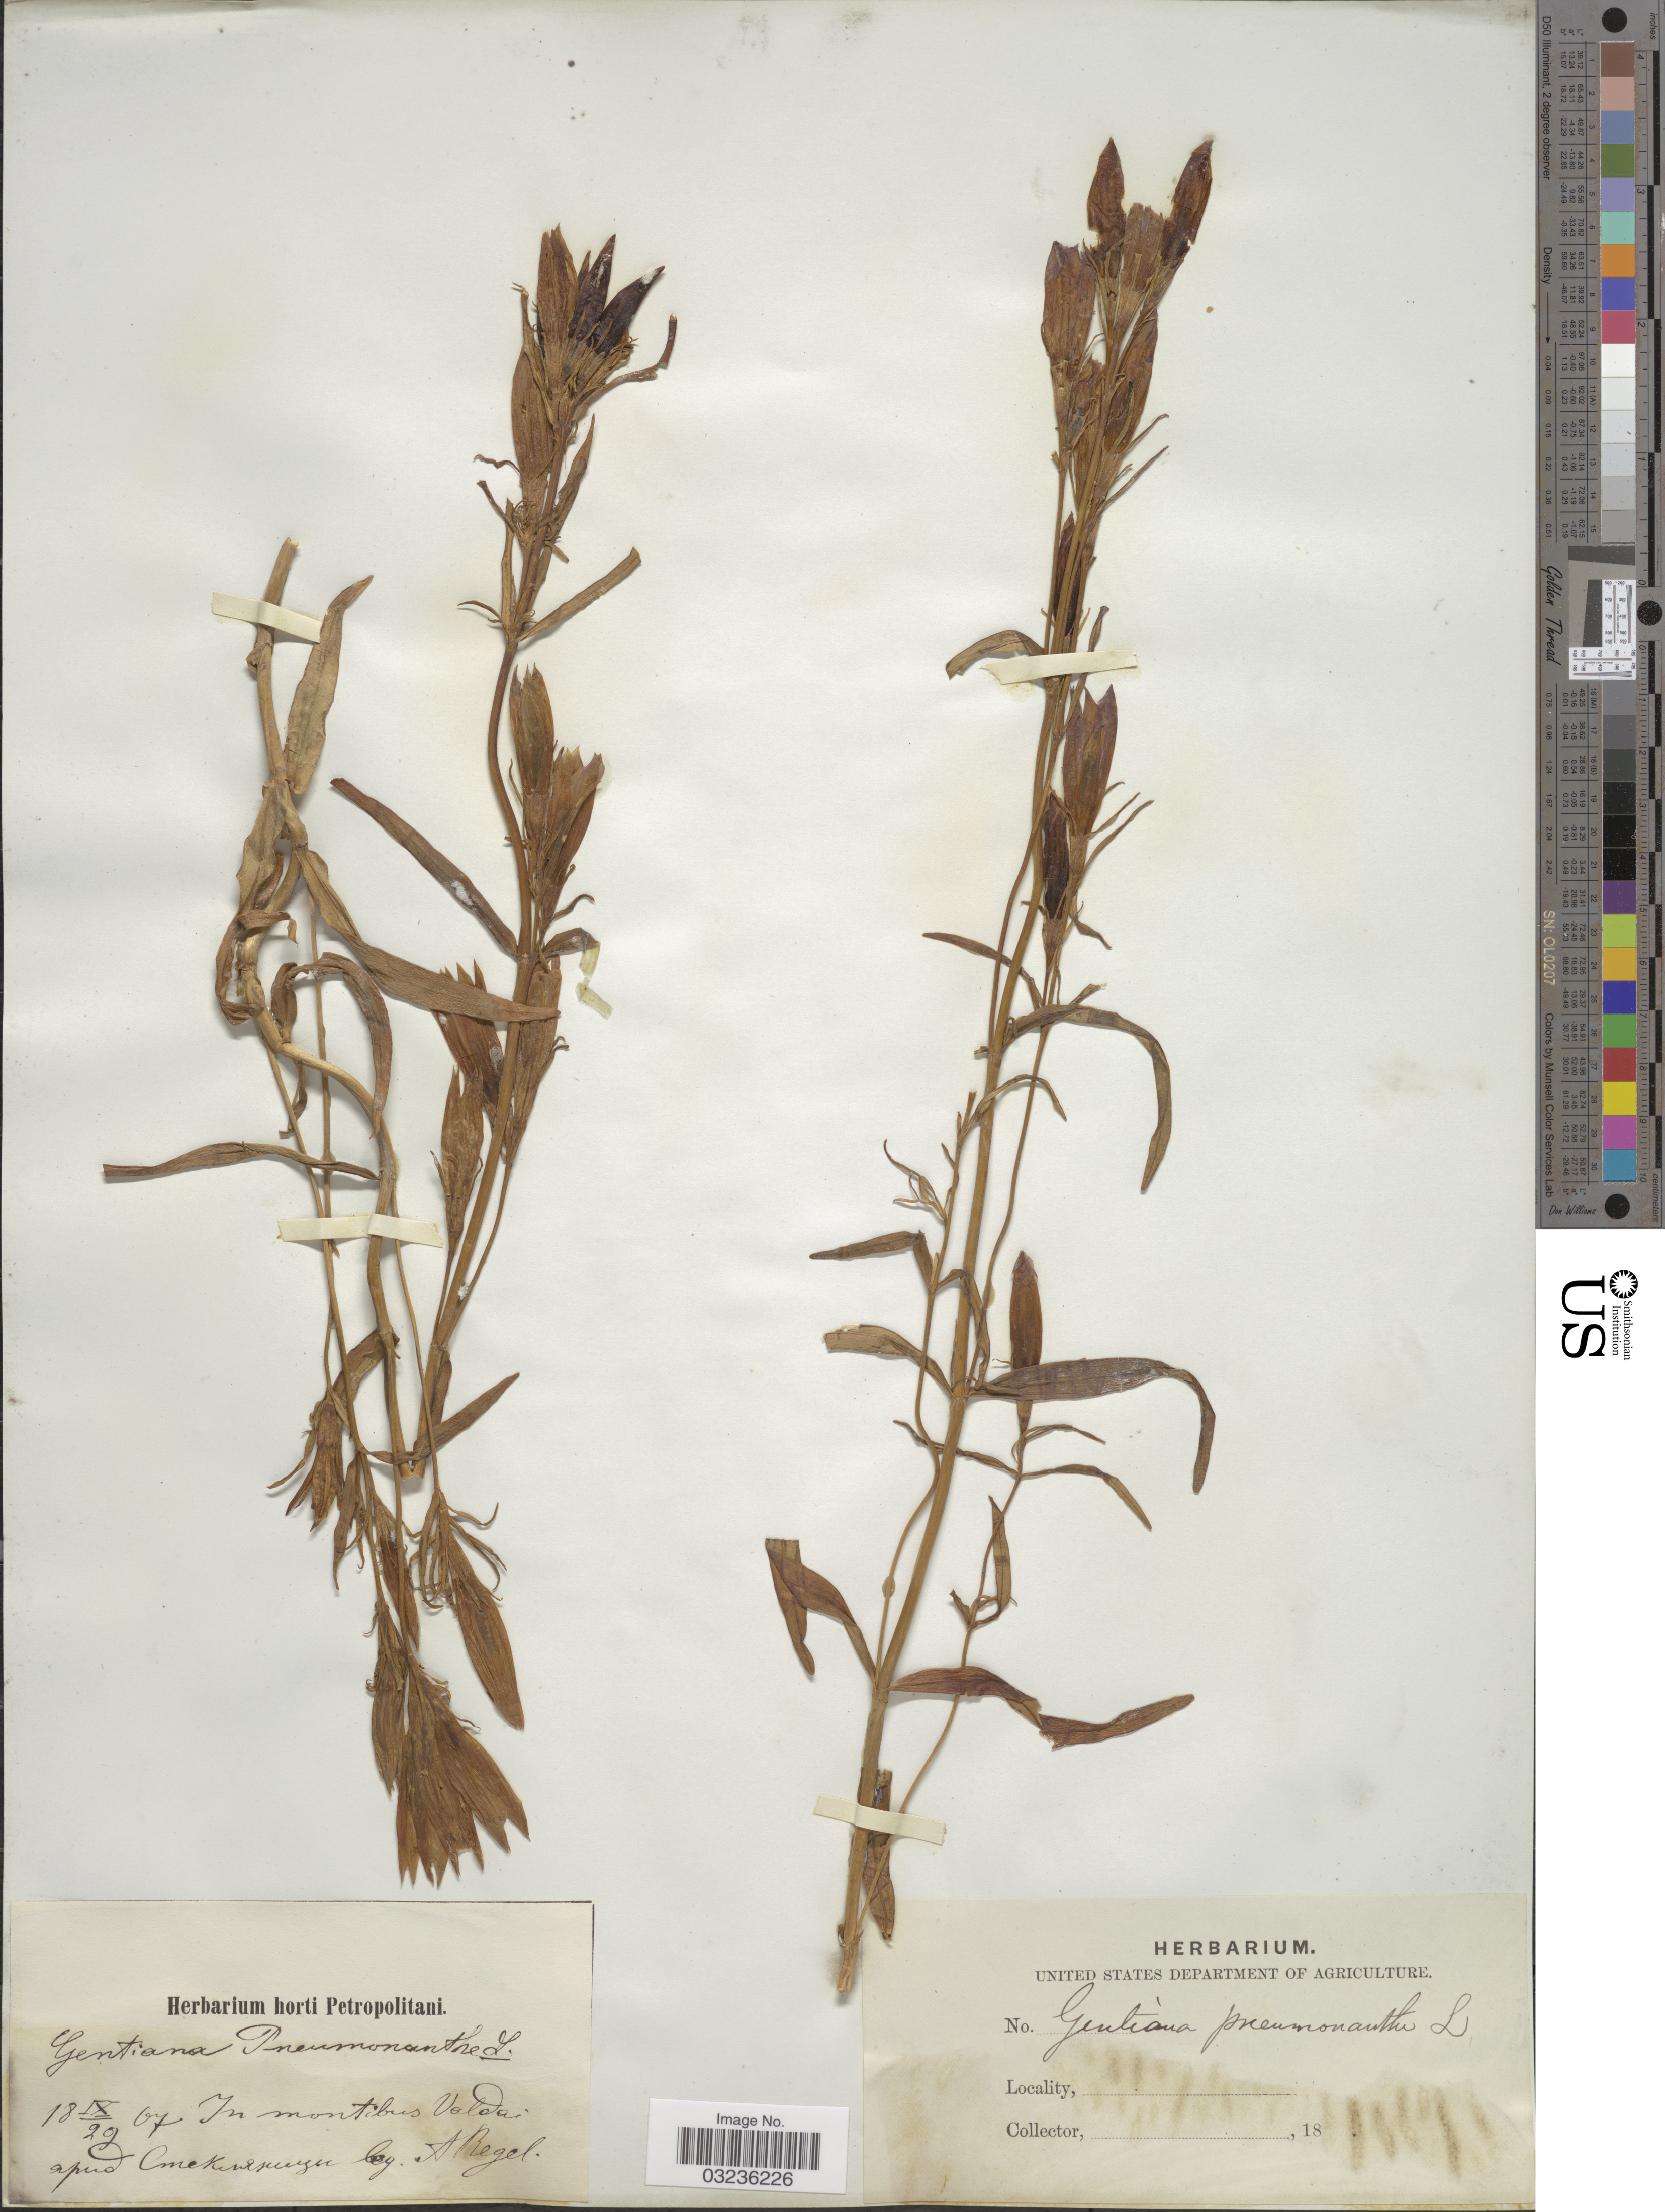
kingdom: Plantae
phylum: Tracheophyta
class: Magnoliopsida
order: Gentianales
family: Gentianaceae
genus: Gentiana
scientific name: Gentiana pneumonanthe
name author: L.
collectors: A. Regel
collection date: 1867-09-29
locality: In montibus Valdai [interpreted] apud Cmekinezuzu [interpreted].